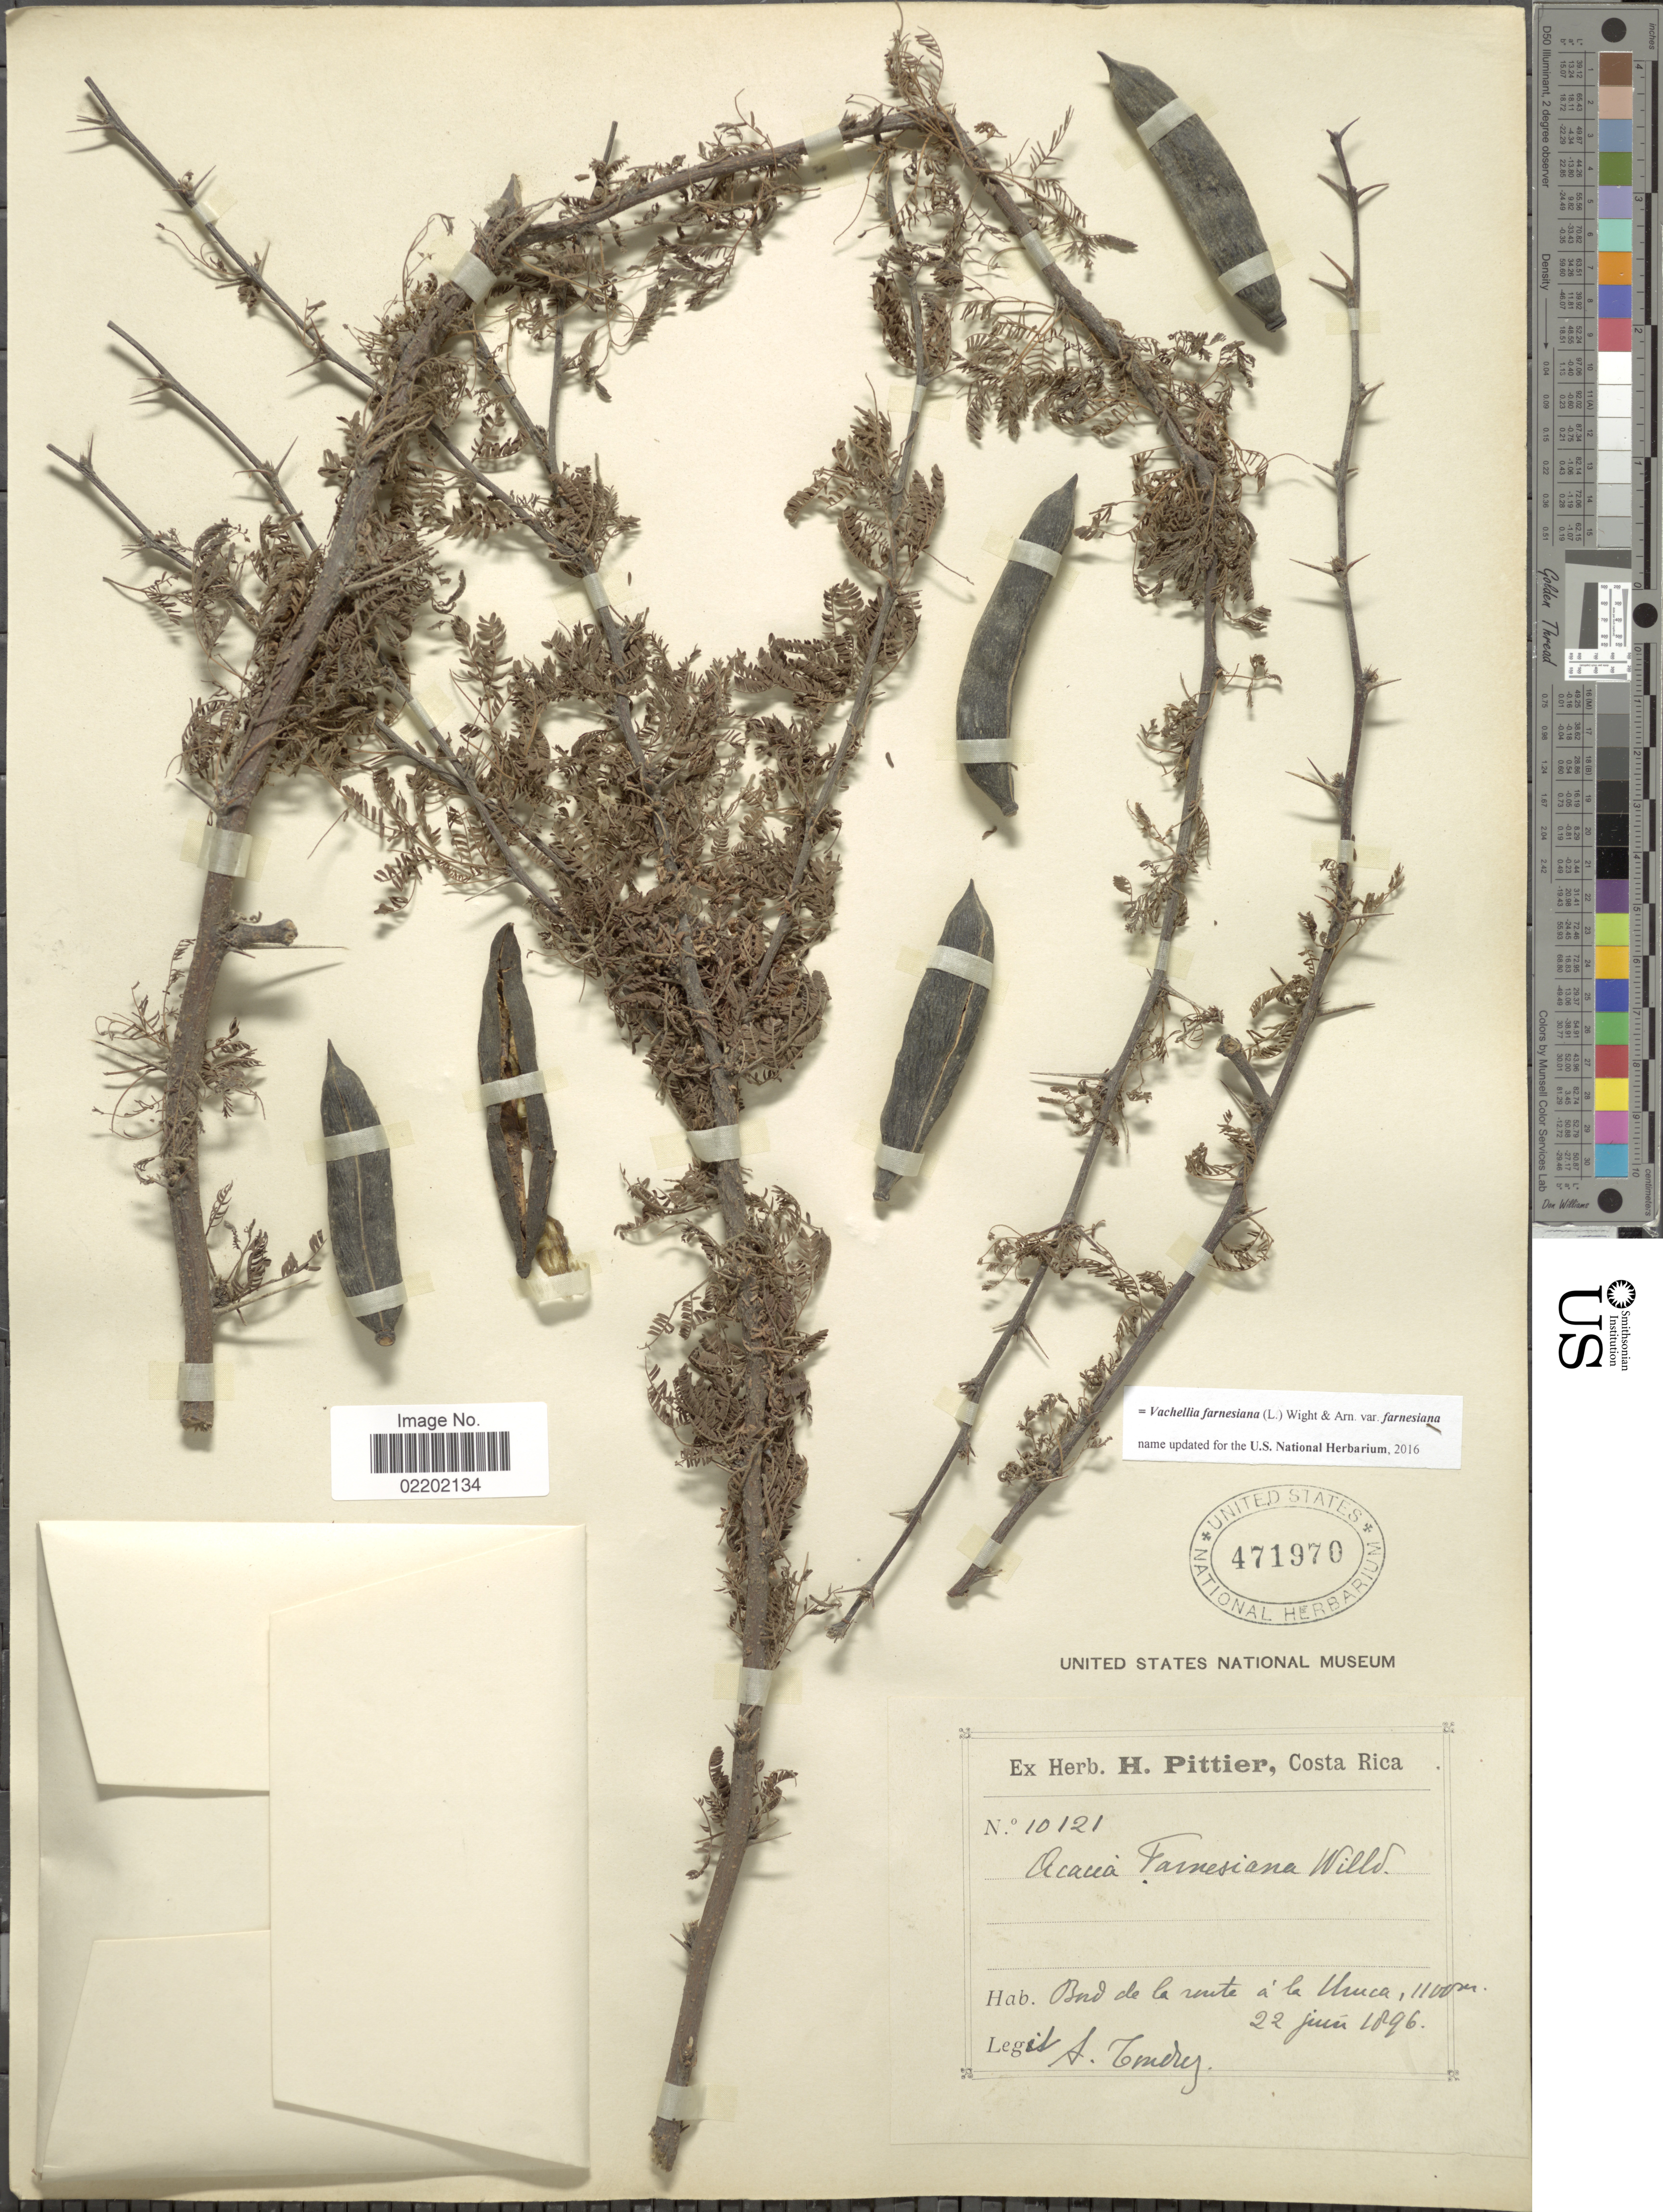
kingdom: Plantae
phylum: Tracheophyta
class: Magnoliopsida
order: Fabales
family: Fabaceae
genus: Vachellia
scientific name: Vachellia farnesiana var. farnesiana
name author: (L.) Wight & Arn.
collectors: A. Tonduz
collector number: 10121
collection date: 1896-06-22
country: Costa Rica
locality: Bord de la route á la Uruca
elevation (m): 1100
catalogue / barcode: US 471970